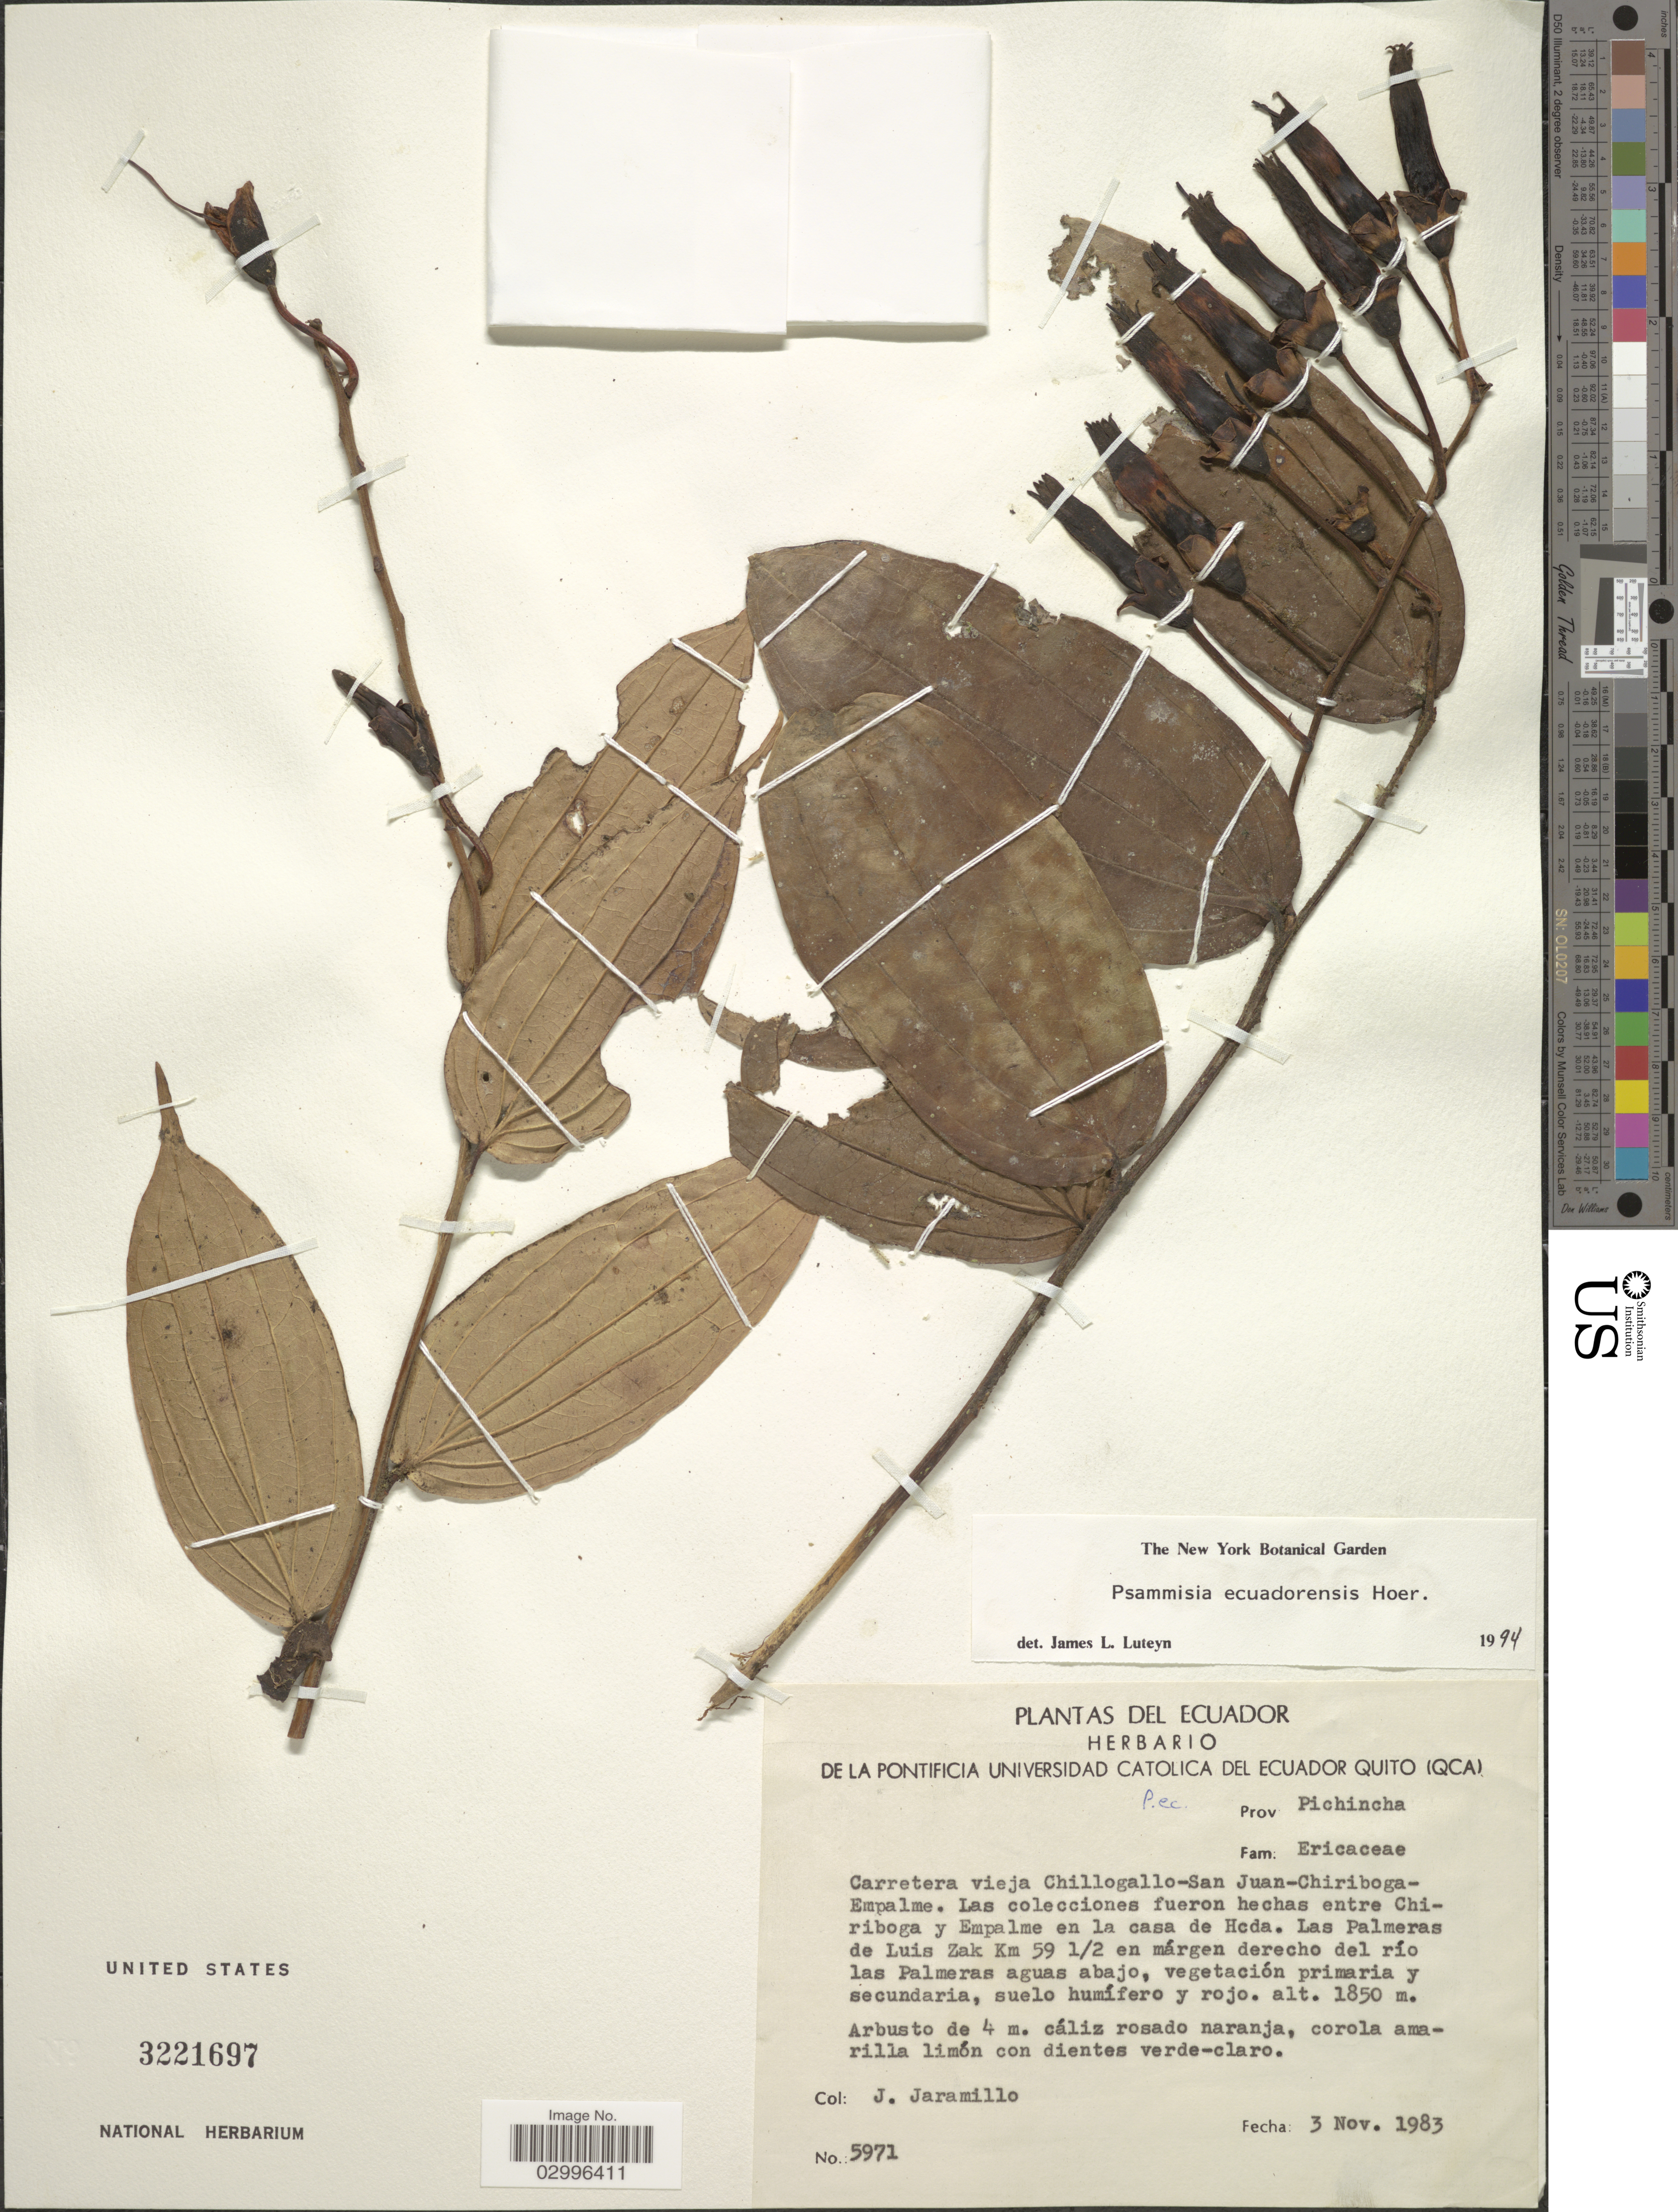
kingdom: Plantae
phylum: Tracheophyta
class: Magnoliopsida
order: Ericales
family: Ericaceae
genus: Psammisia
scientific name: Psammisia ecuadorensis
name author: Hoerold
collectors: J. Jaramillo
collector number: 5971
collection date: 1983-11-03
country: Ecuador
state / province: Pichincha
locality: Carretera vieja Chillogallo-San Juan-Chiriboga-Empalme. Las colecciones fueron hechas entre Chiriboga y Empalme en la casa de Hcda. Las Palmeras de Luis Zak Km 59 1/2 en márgen derecho del río las Palmeras aguas abajo.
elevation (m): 1850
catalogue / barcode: US 3221697